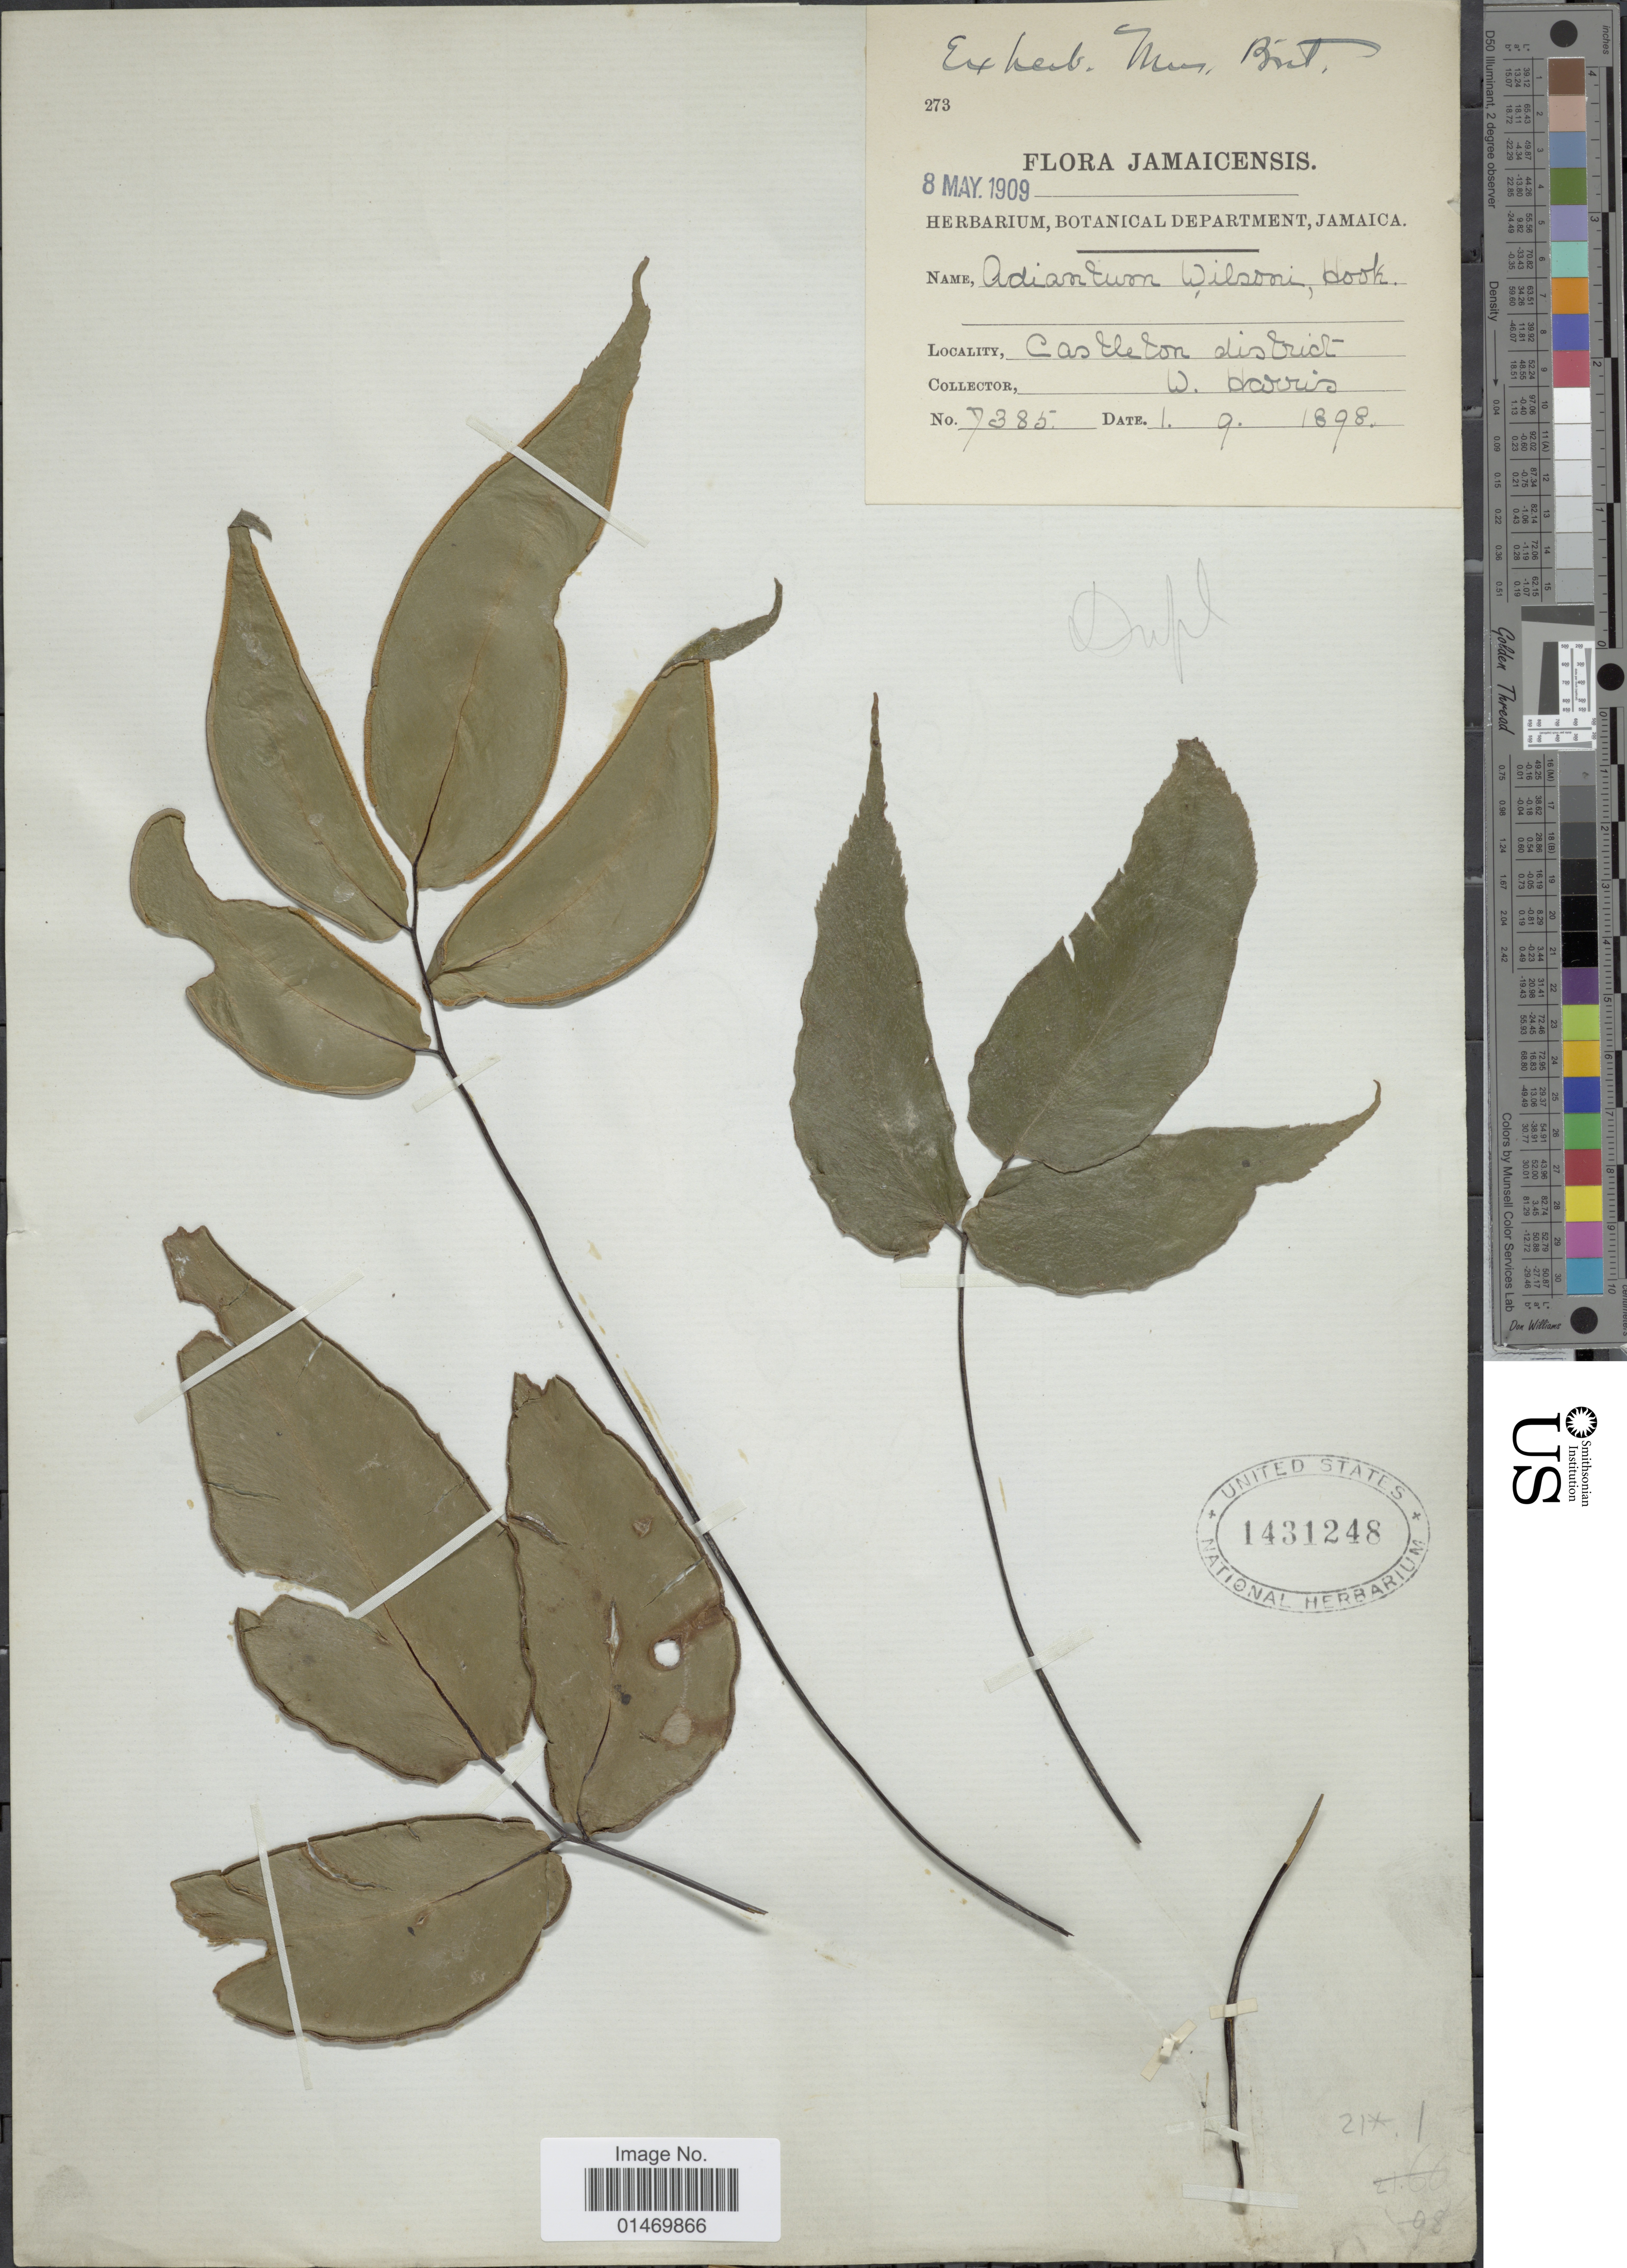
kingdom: Plantae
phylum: Tracheophyta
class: Polypodiopsida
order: Polypodiales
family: Pteridaceae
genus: Adiantum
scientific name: Adiantum wilsonii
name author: Hook.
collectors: W. Harris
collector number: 7358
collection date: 1898-09-01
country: Jamaica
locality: Jamiaca, Castleton district.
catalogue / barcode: US 1431248